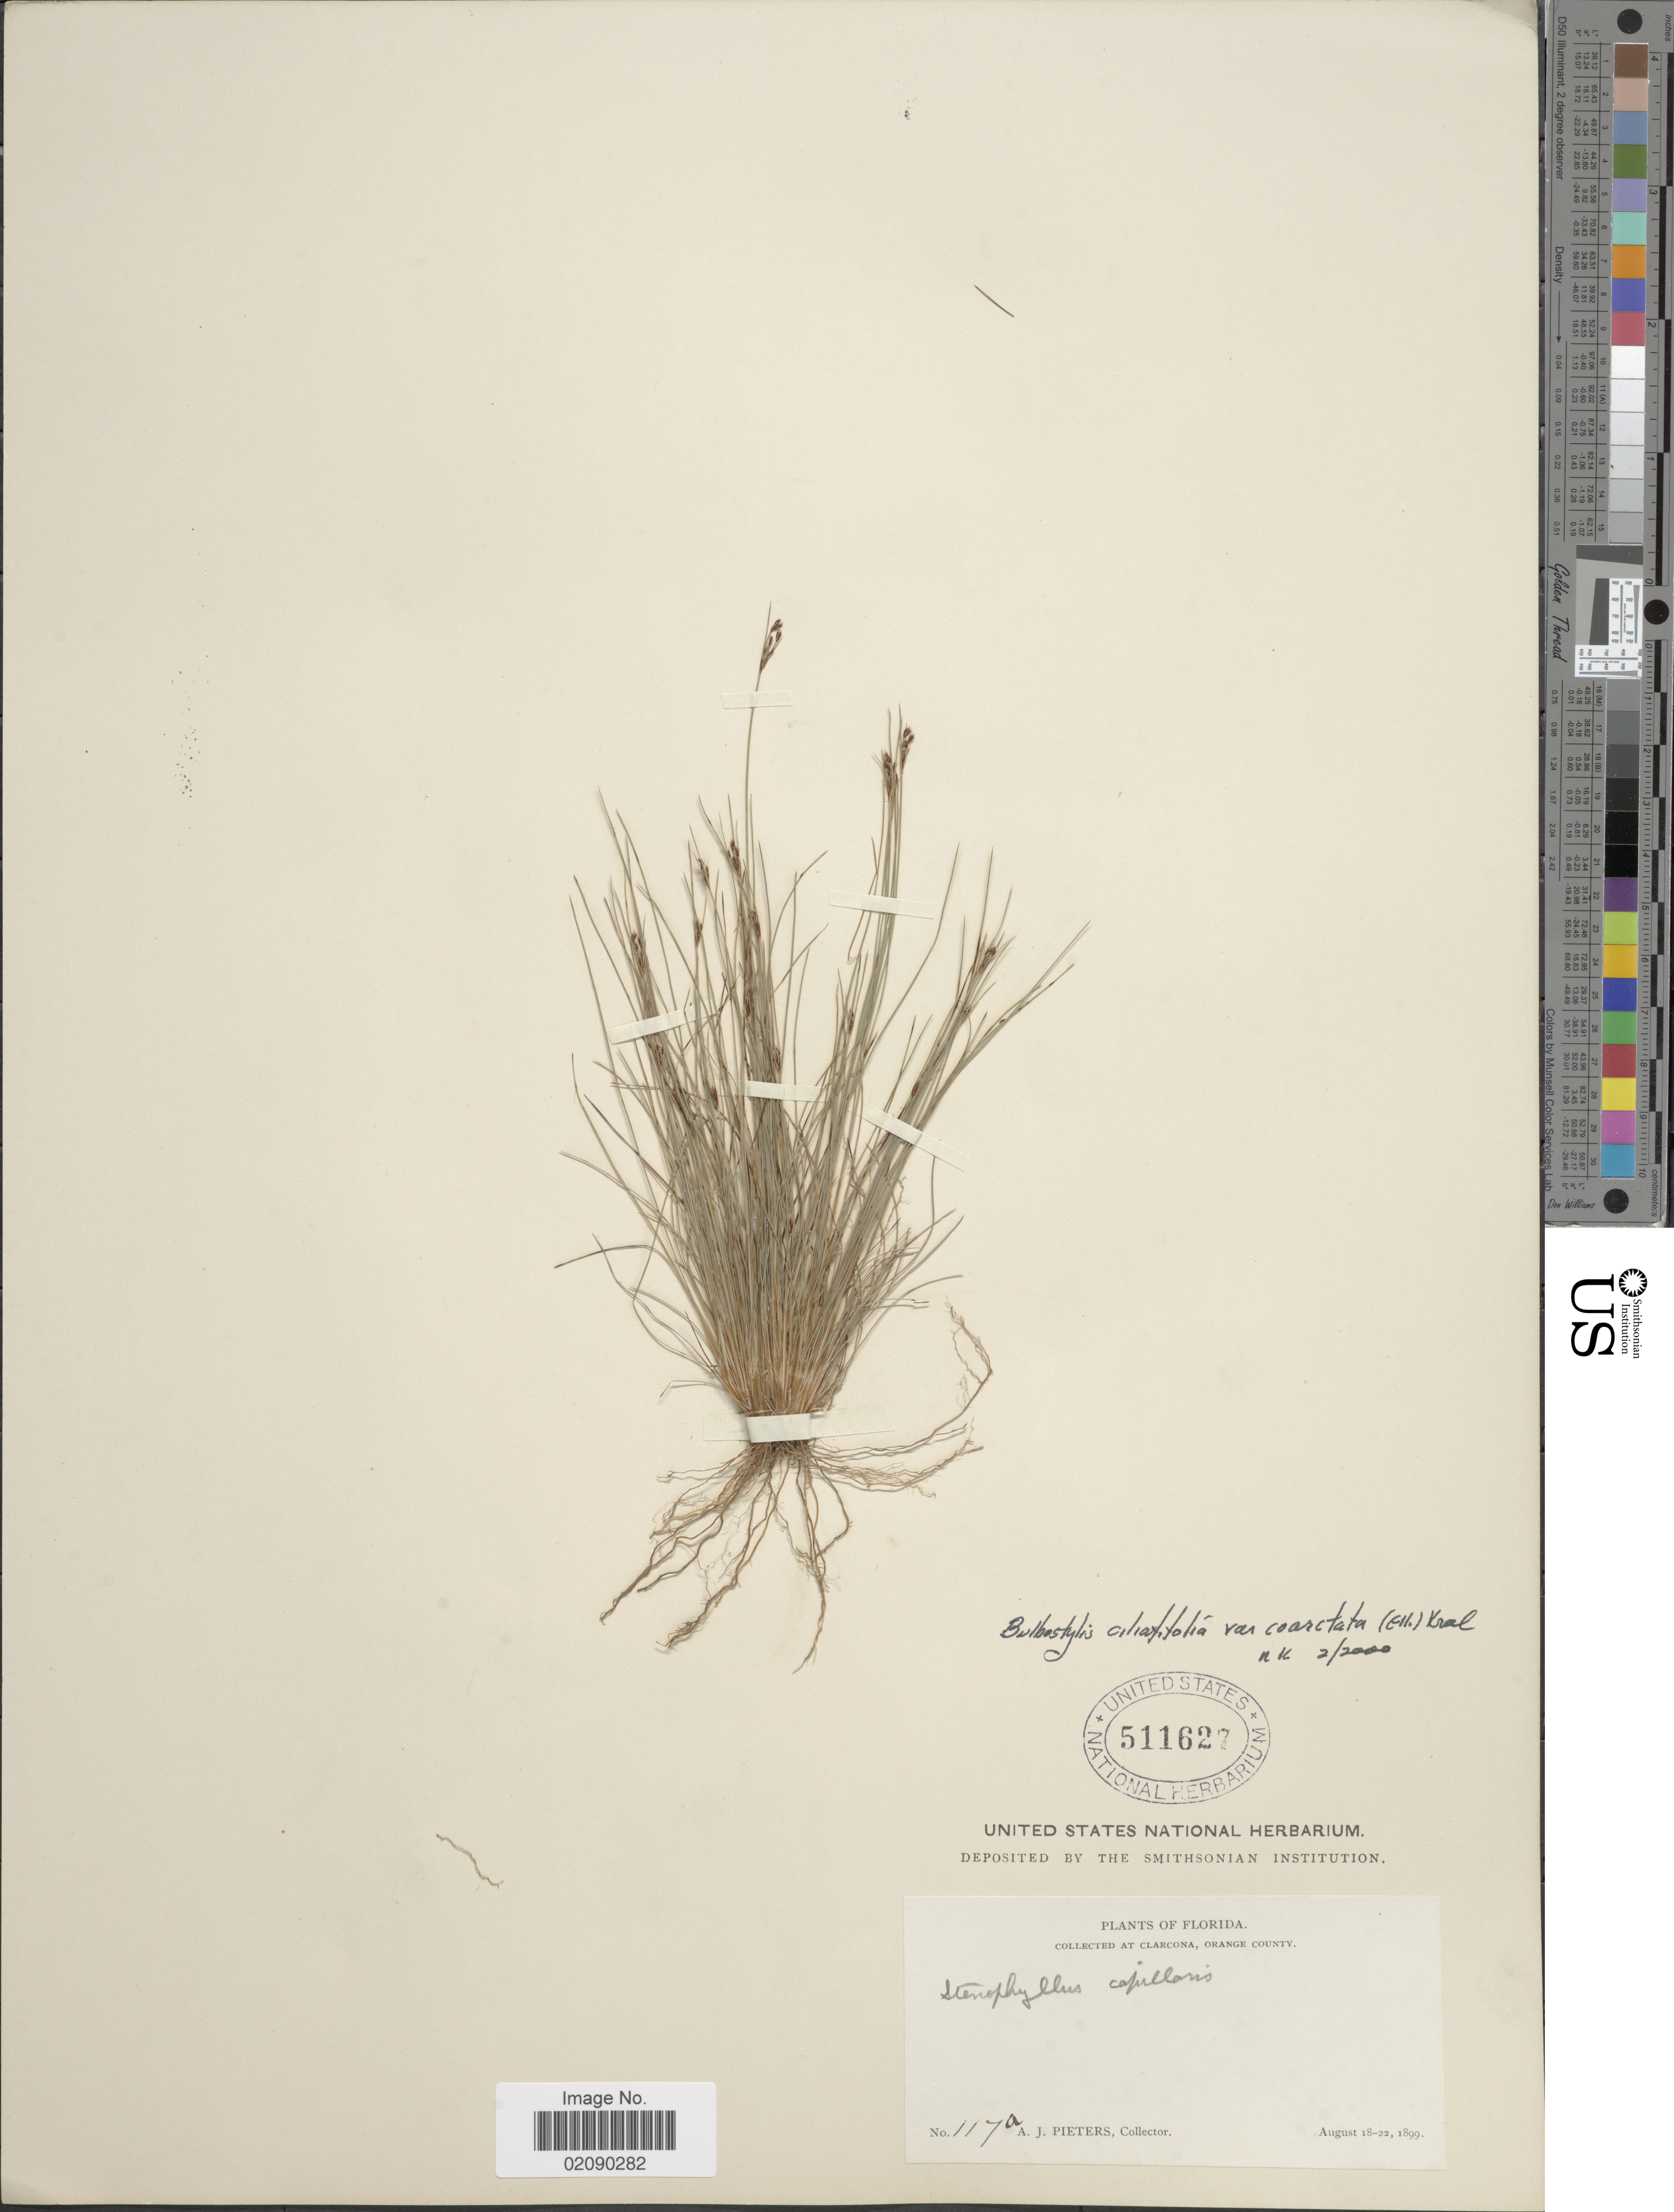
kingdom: Plantae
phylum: Tracheophyta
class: Liliopsida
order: Poales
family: Cyperaceae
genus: Bulbostylis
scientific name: Bulbostylis ciliatifolia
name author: (Elliott) Fernald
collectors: A. Pieters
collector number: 117a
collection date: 1899-08-18/1899-08-22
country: United States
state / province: Florida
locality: Clarcona, Orange County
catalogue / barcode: US 511627